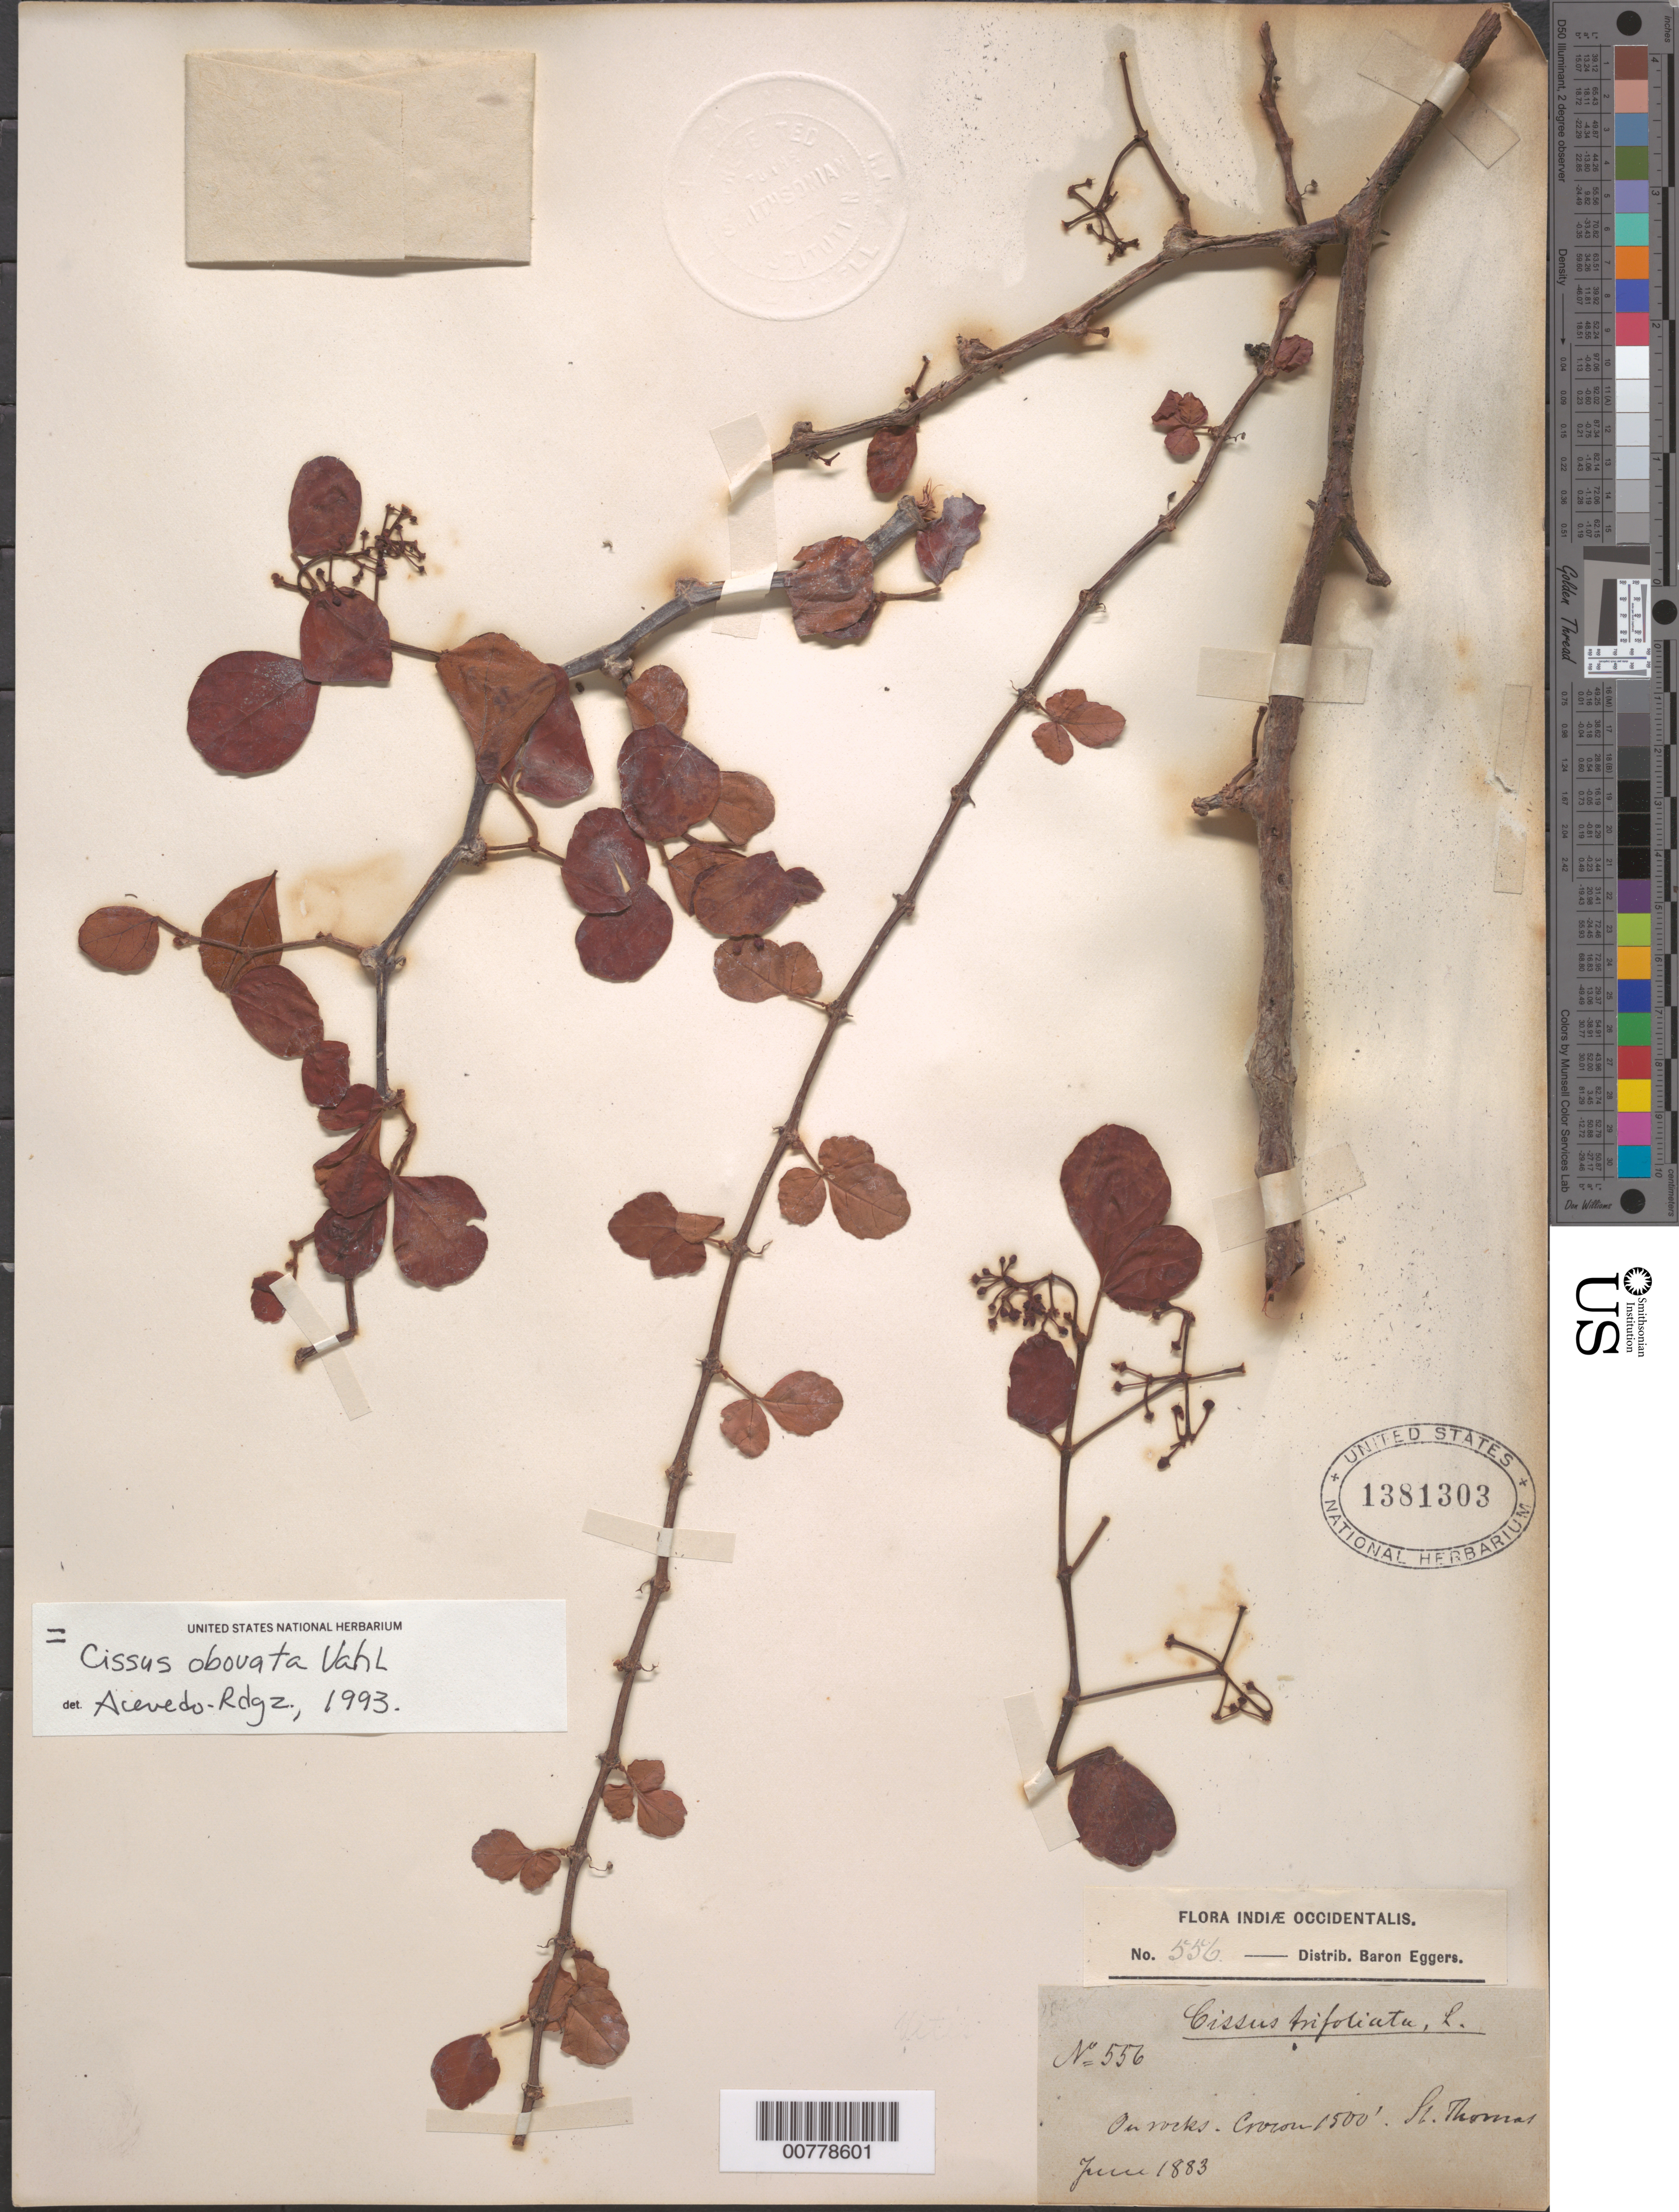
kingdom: Plantae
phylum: Tracheophyta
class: Magnoliopsida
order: Vitales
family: Vitaceae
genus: Cissus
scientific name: Cissus obovata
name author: Vahl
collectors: H. F. A. von Eggers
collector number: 556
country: U.S. Virgin Islands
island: St. Thomas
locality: St. Thomas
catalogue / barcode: US 1381303